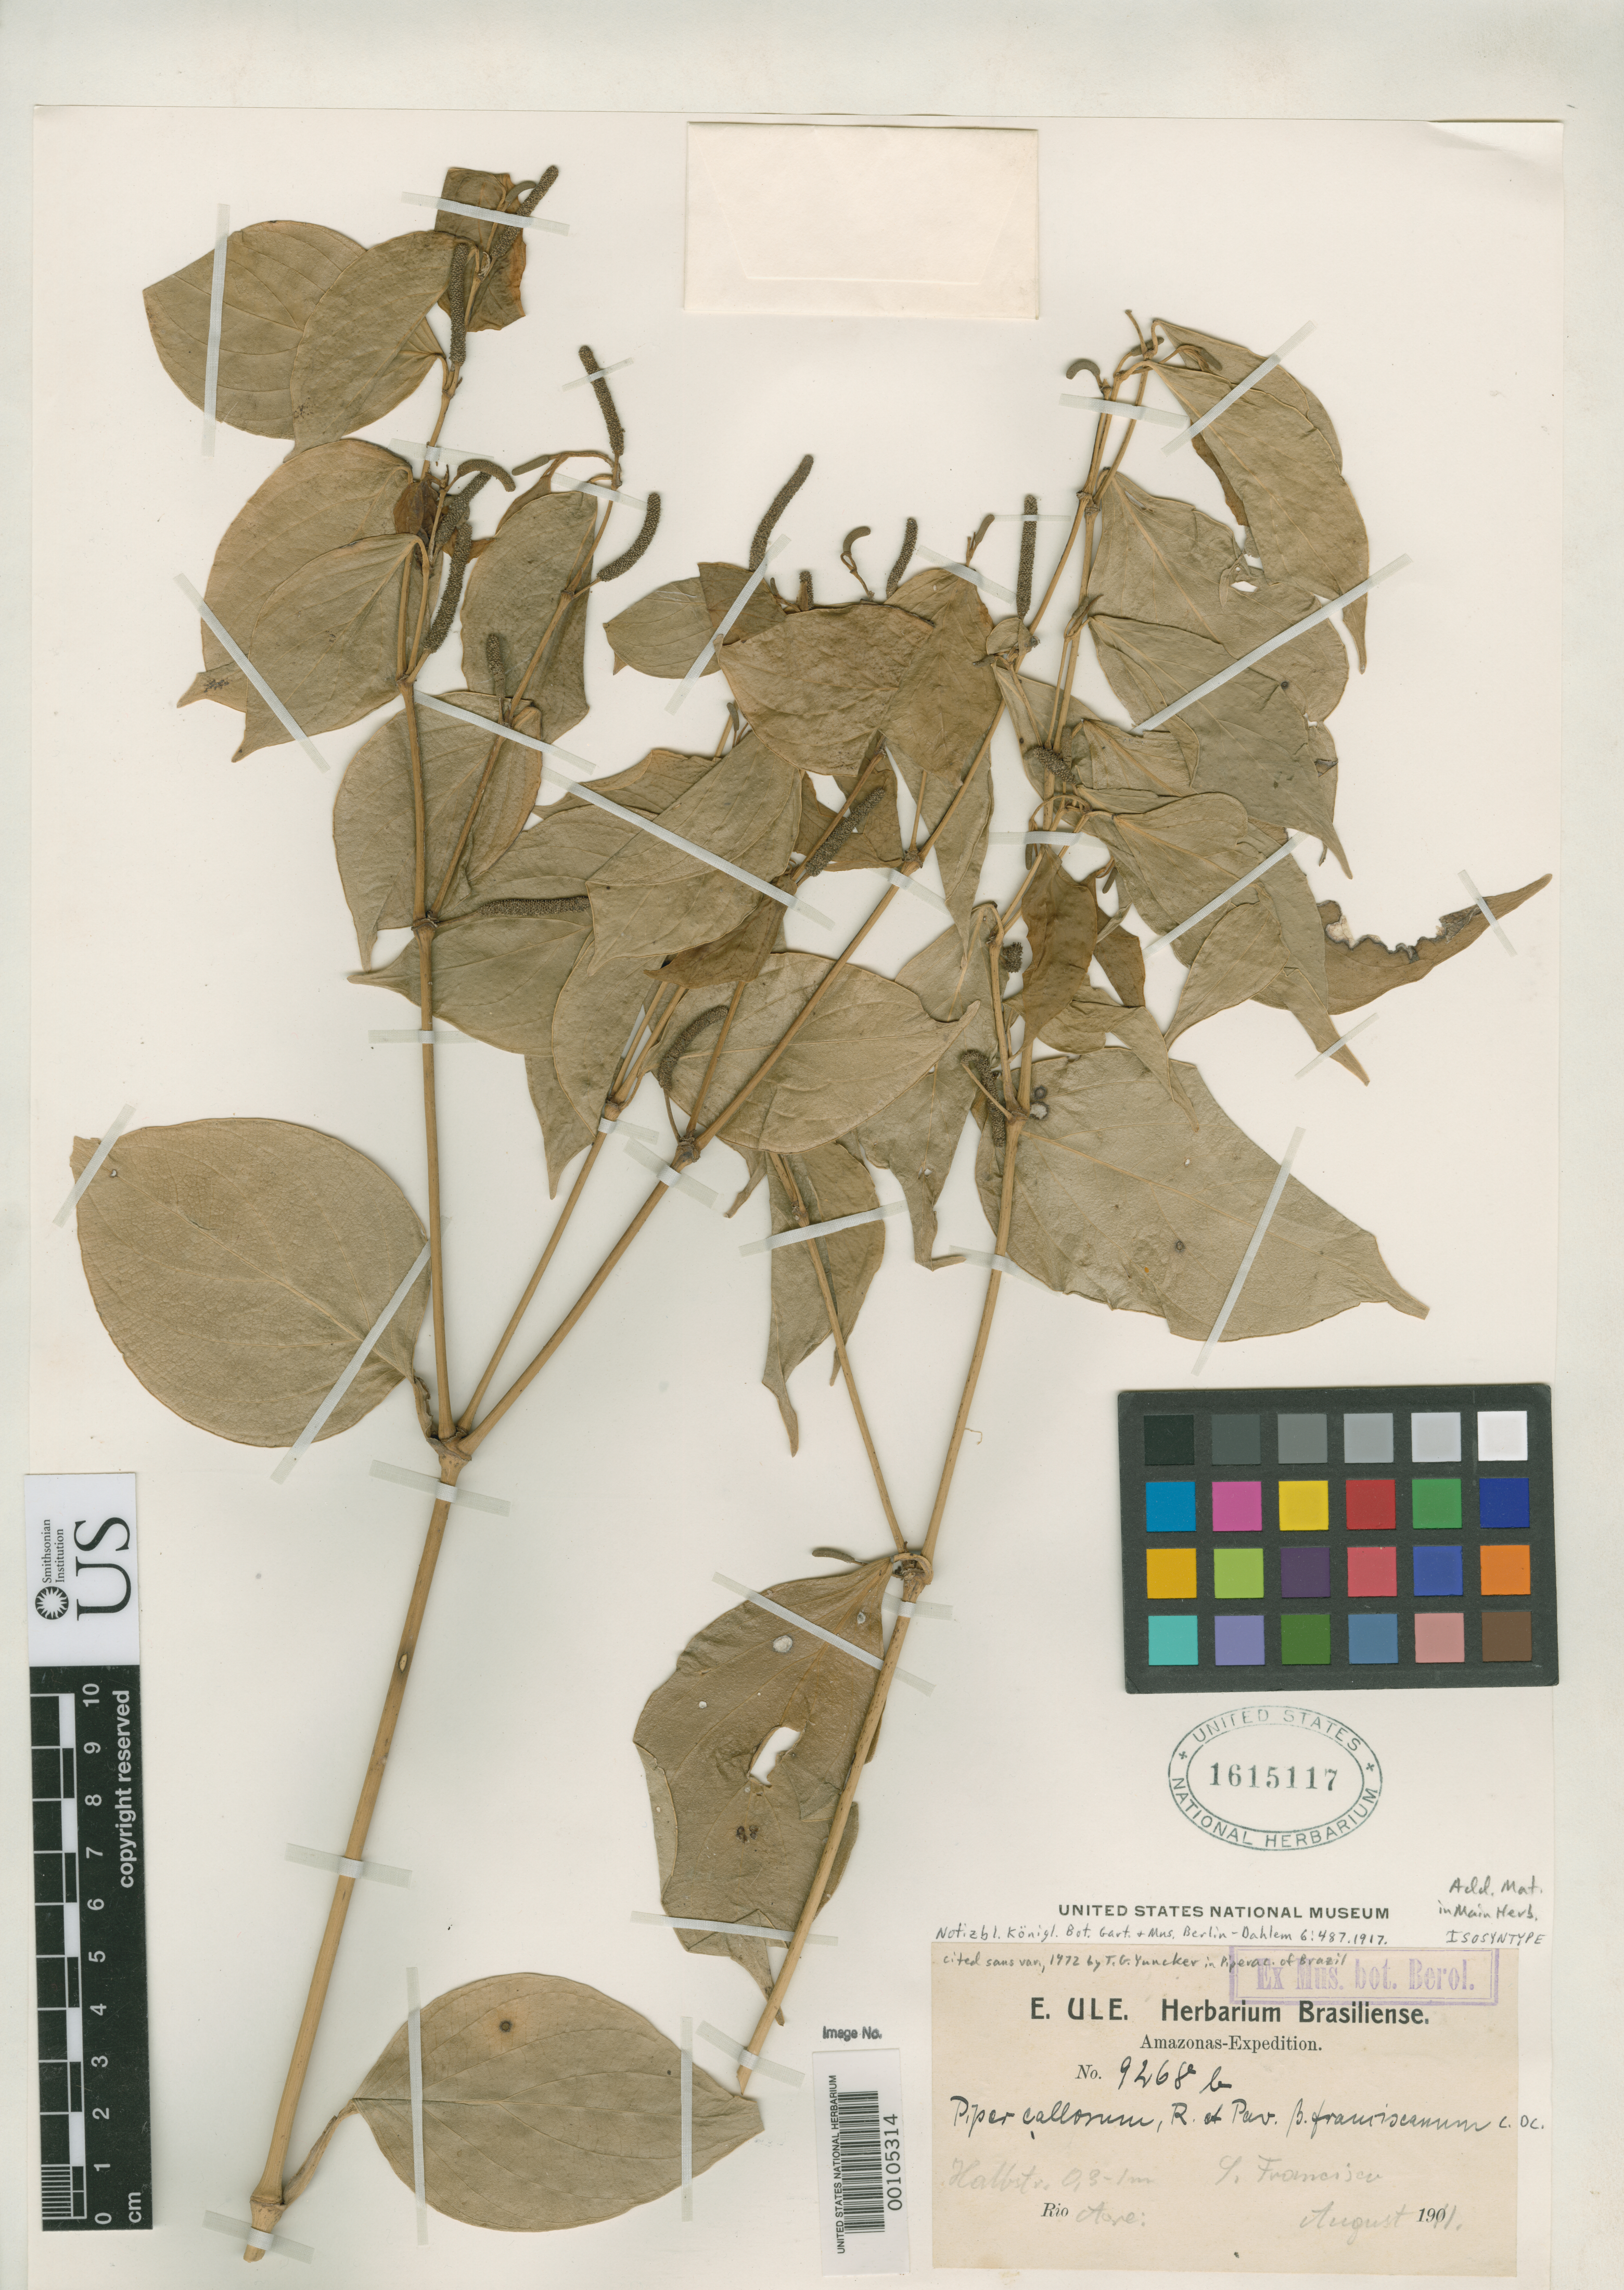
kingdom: Plantae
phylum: Tracheophyta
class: Magnoliopsida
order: Piperales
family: Piperaceae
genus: Piper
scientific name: Piper callosum var. franciscoanum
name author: C. DC.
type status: Isosyntype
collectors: E. H. Ule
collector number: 9268 b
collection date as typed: Aug 1911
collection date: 1911-08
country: Brazil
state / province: Amazonas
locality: Seringal Sao Francisco.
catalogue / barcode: US 1615117